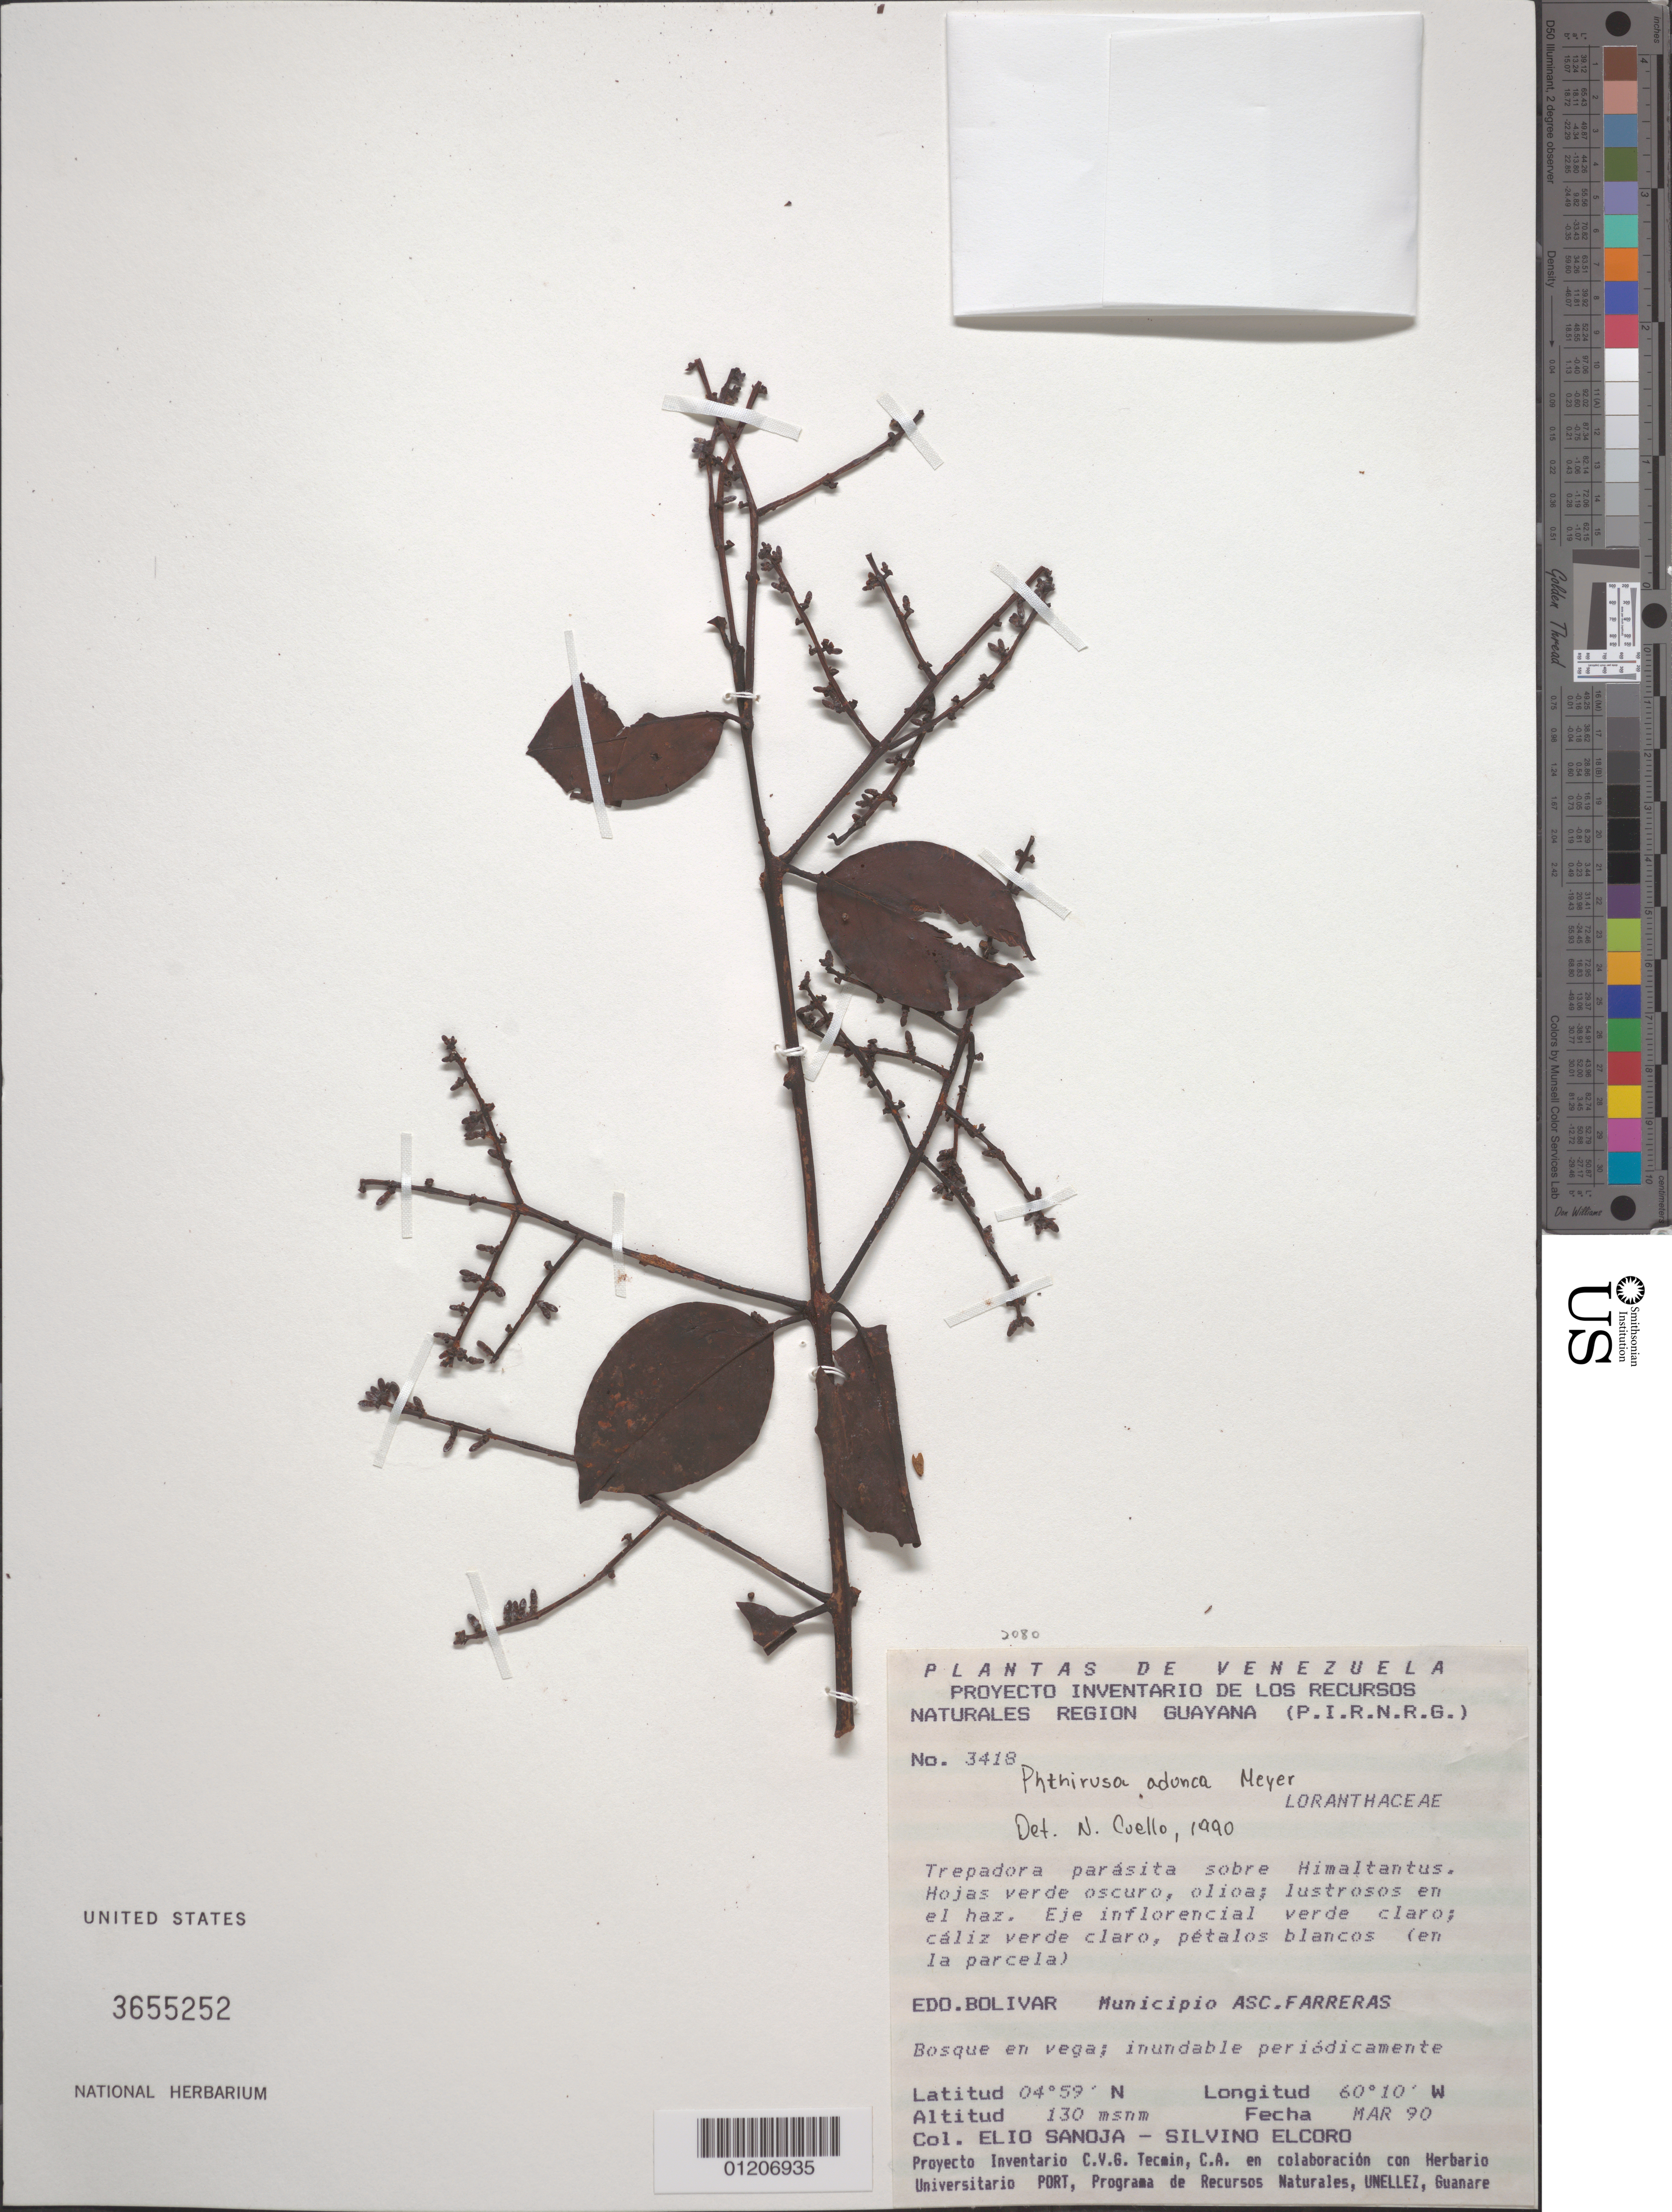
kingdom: Plantae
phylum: Tracheophyta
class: Magnoliopsida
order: Santalales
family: Loranthaceae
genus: Phthirusa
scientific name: Phthirusa adunca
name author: (G. Mey.) Maguire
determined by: Cuello, Nidia L.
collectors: E. Sanoja & S. Elcoro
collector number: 3418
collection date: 1990-03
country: Venezuela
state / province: Bolívar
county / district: Sucre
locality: Ascención Farreras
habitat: Boque en vega; inundable periodicamente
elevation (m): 130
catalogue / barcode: US 3655252